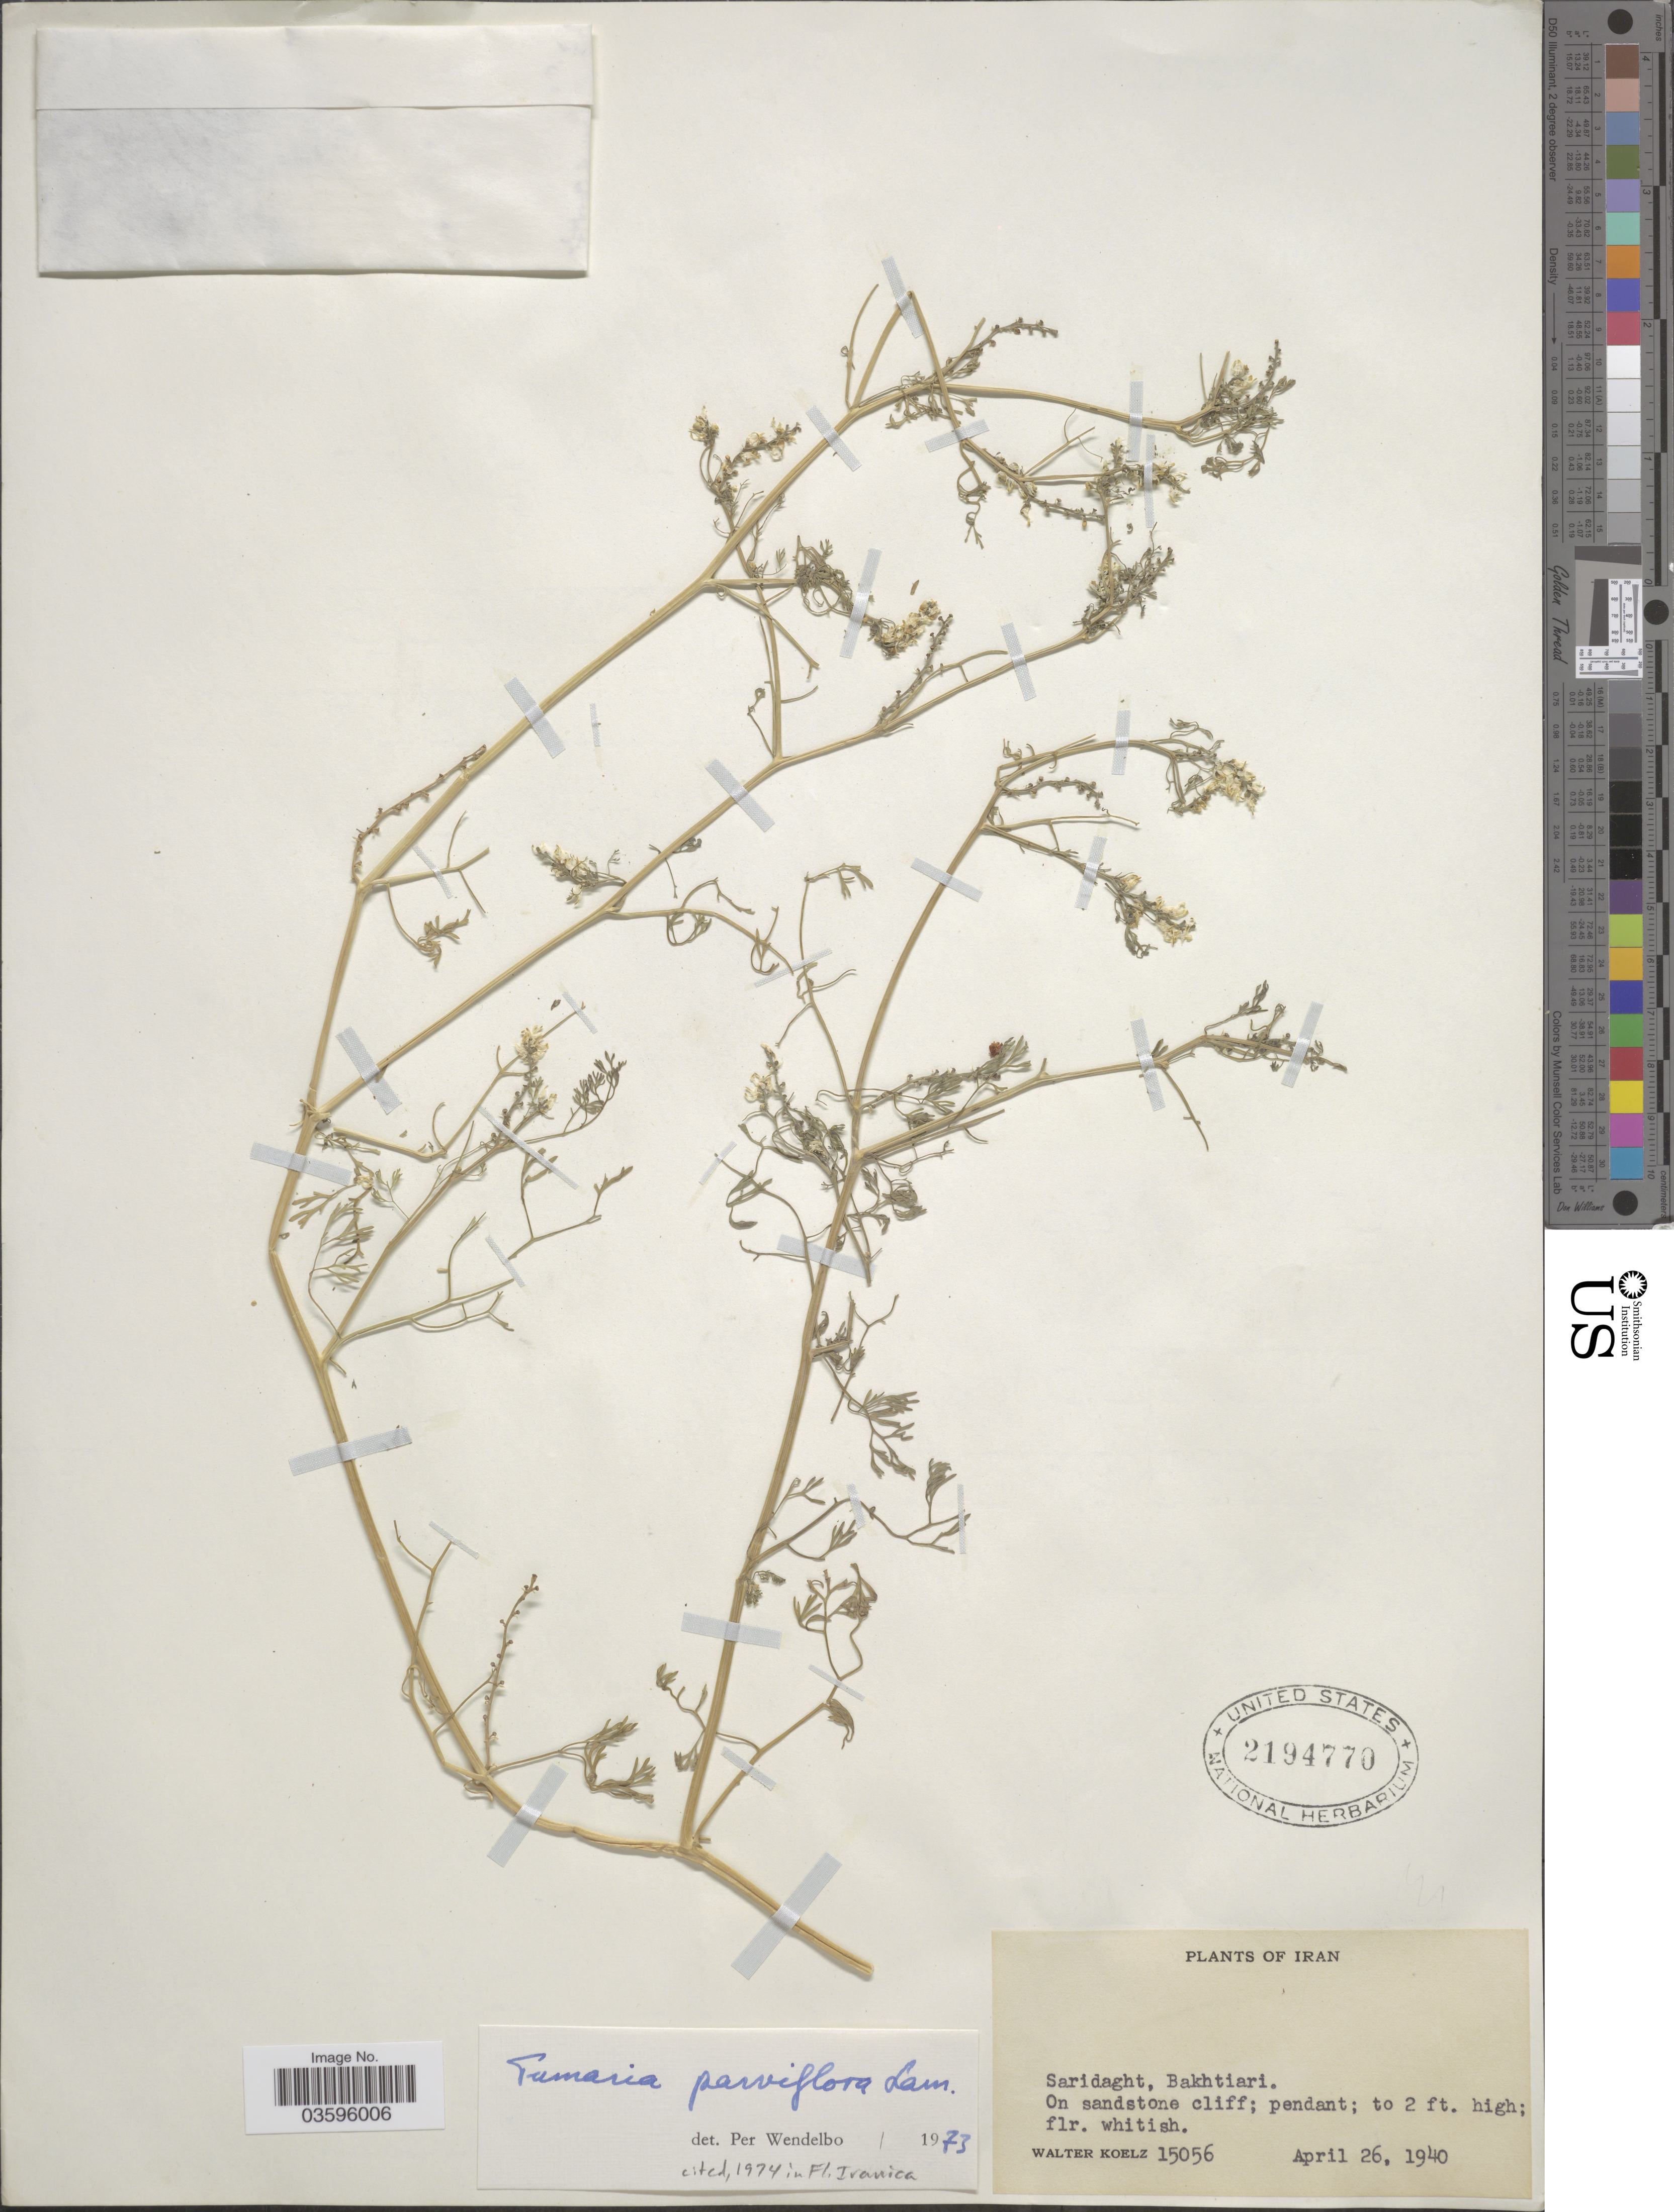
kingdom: Plantae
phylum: Tracheophyta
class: Magnoliopsida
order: Ranunculales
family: Papaveraceae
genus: Fumaria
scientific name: Fumaria parviflora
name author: Lam.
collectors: W. N. Koelz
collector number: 15056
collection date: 1940-04-26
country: Iran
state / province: Chahar Mahaal and Bakhtiari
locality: Saridaght, Bakhtiari. On sandstone cliff.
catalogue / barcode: US 2194770